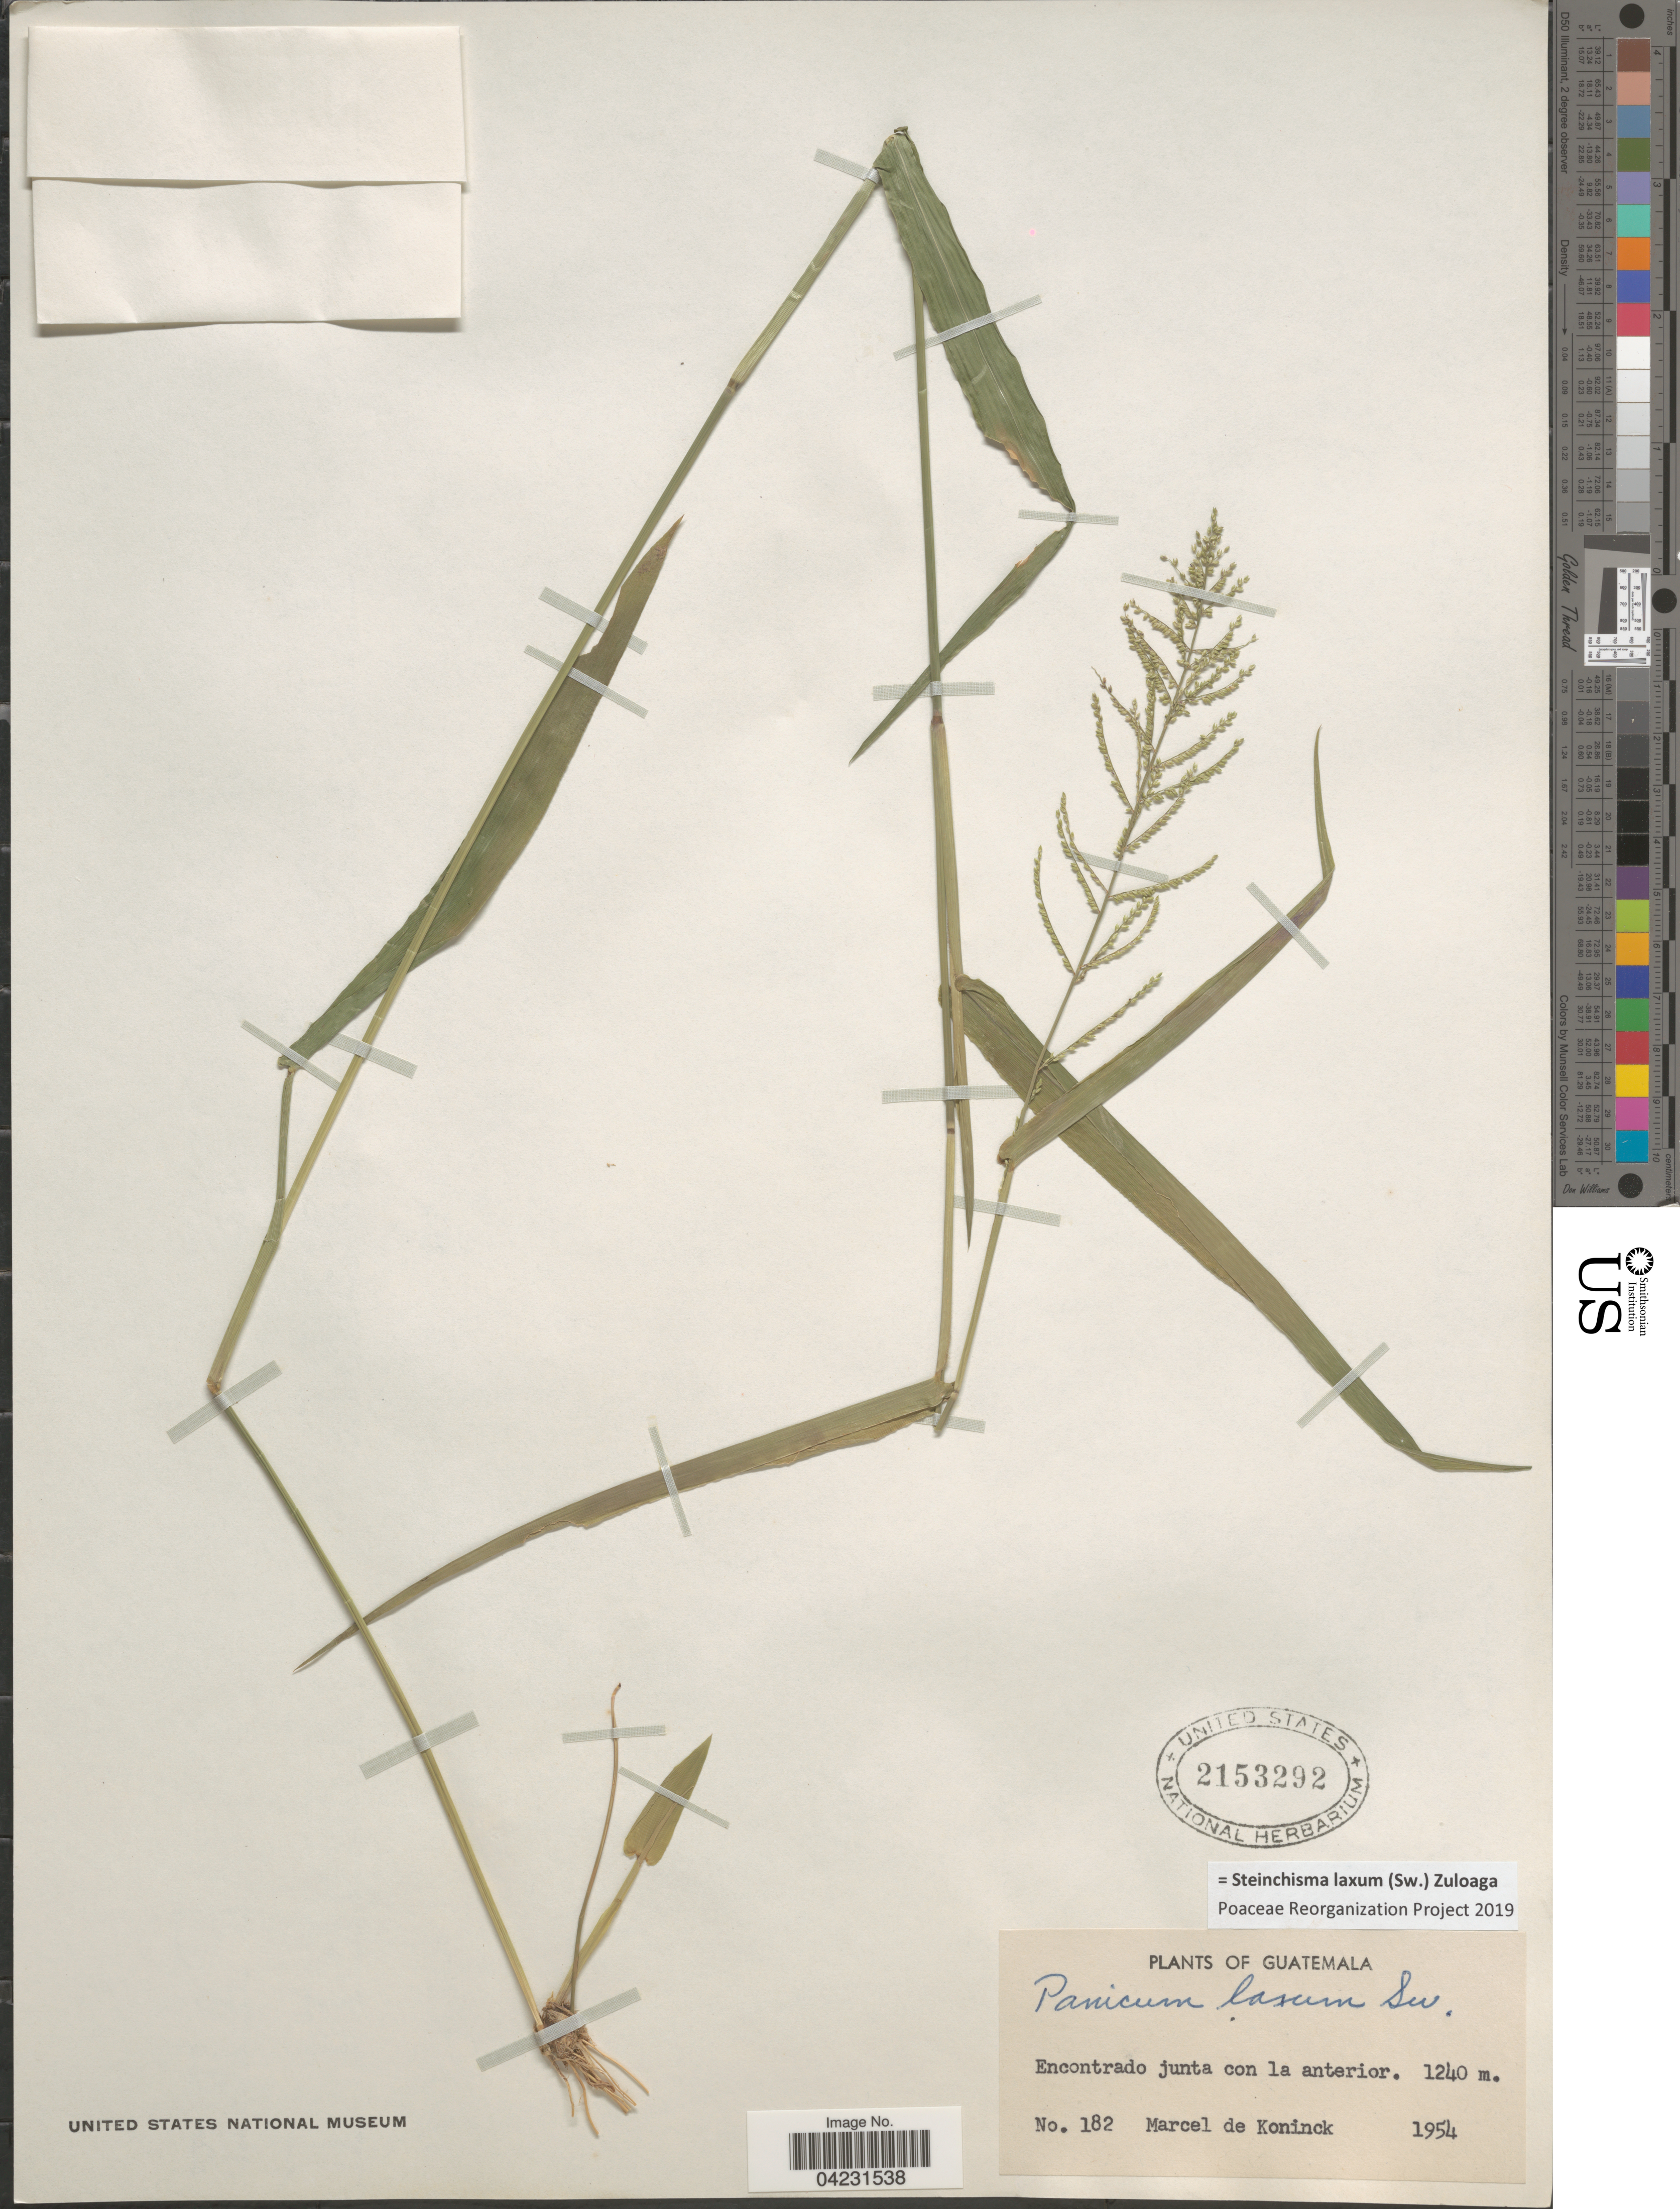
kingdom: Plantae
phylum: Tracheophyta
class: Liliopsida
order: Poales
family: Poaceae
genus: Steinchisma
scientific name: Steinchisma laxum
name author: (Sw.) Zuloaga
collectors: M. Koninck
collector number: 182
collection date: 1954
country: Guatemala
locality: Encontrado junta con la anterior.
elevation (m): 1240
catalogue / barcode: US 2153292